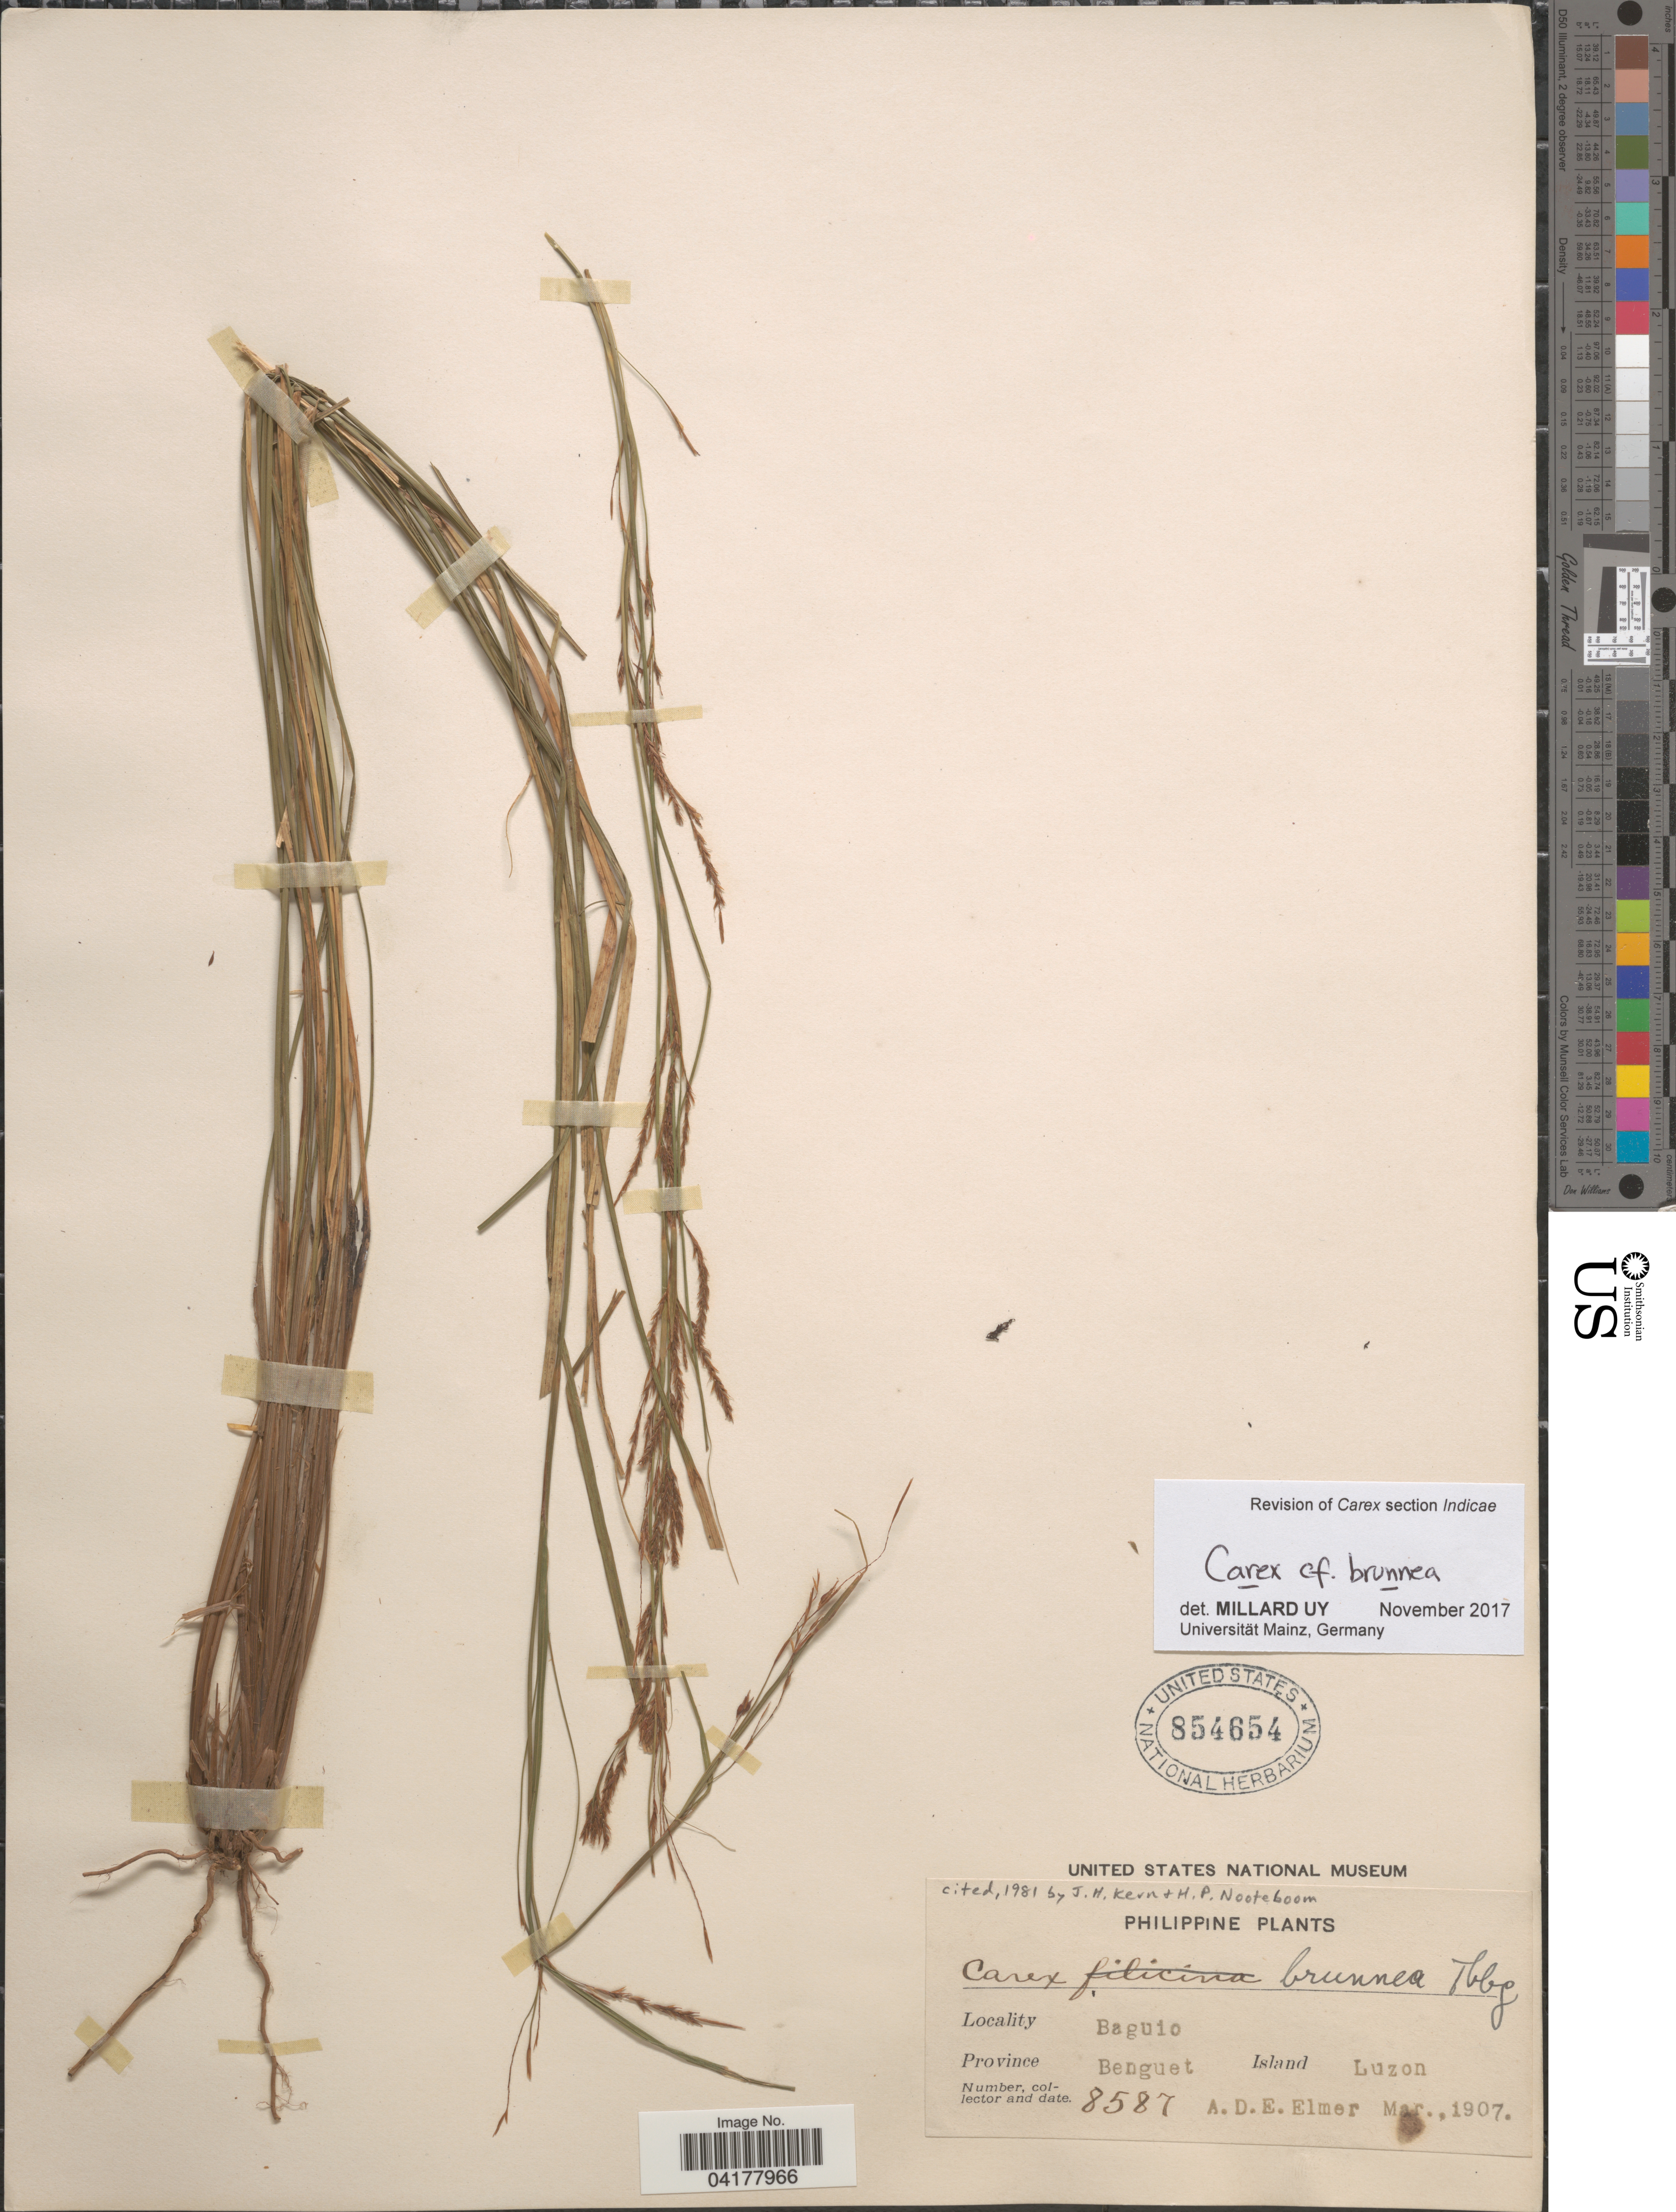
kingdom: Plantae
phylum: Tracheophyta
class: Liliopsida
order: Poales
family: Cyperaceae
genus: Carex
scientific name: Carex brunnea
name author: Thunb.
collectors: A. D. E. Elmer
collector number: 8587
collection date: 1907-03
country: Philippines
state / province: Cordillera (Administrative Region)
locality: Baguio. Province Benguet. Island Luzon.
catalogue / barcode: US 854654